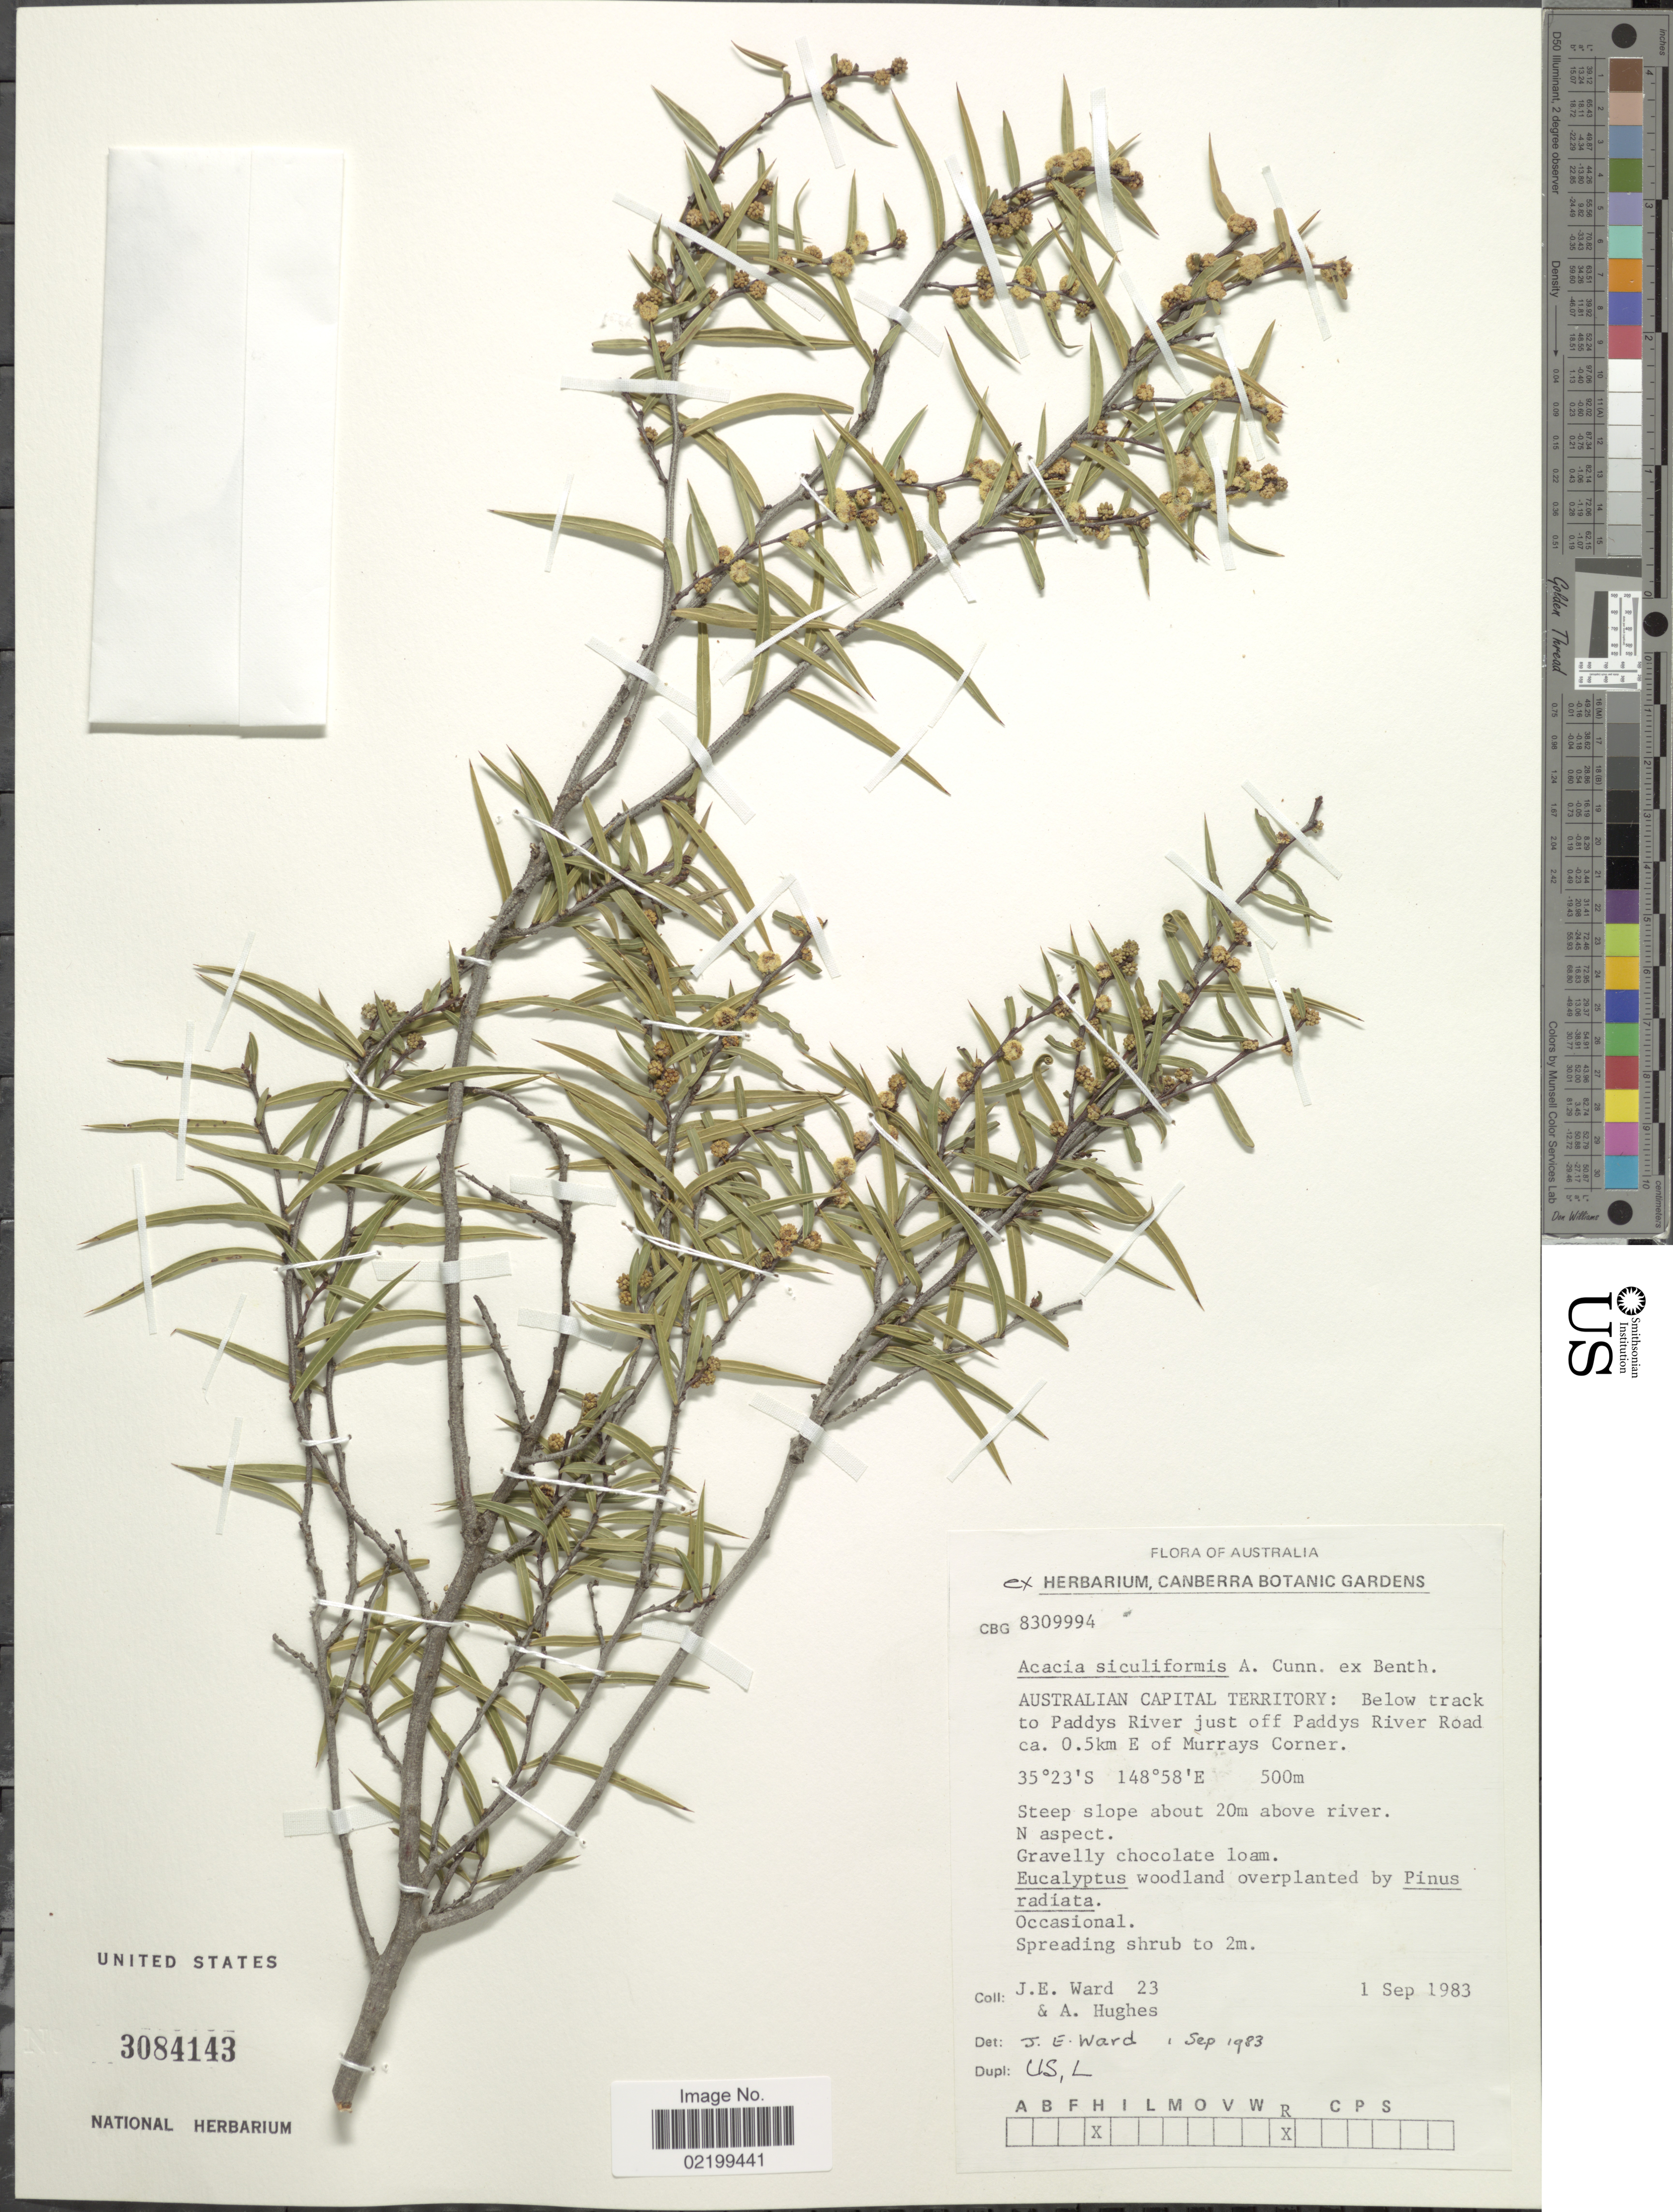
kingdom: Plantae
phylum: Tracheophyta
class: Magnoliopsida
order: Fabales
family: Fabaceae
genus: Acacia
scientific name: Acacia siculiformis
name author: Benth.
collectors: J. H. Ward & A. Hughes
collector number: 23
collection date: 1983-09-01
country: Australia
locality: Australian Capital Territory: Below track to Paddys River just off Paddys RIver Road ca. 0.5 km E of Murrays Corner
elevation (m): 500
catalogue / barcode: US 3084143